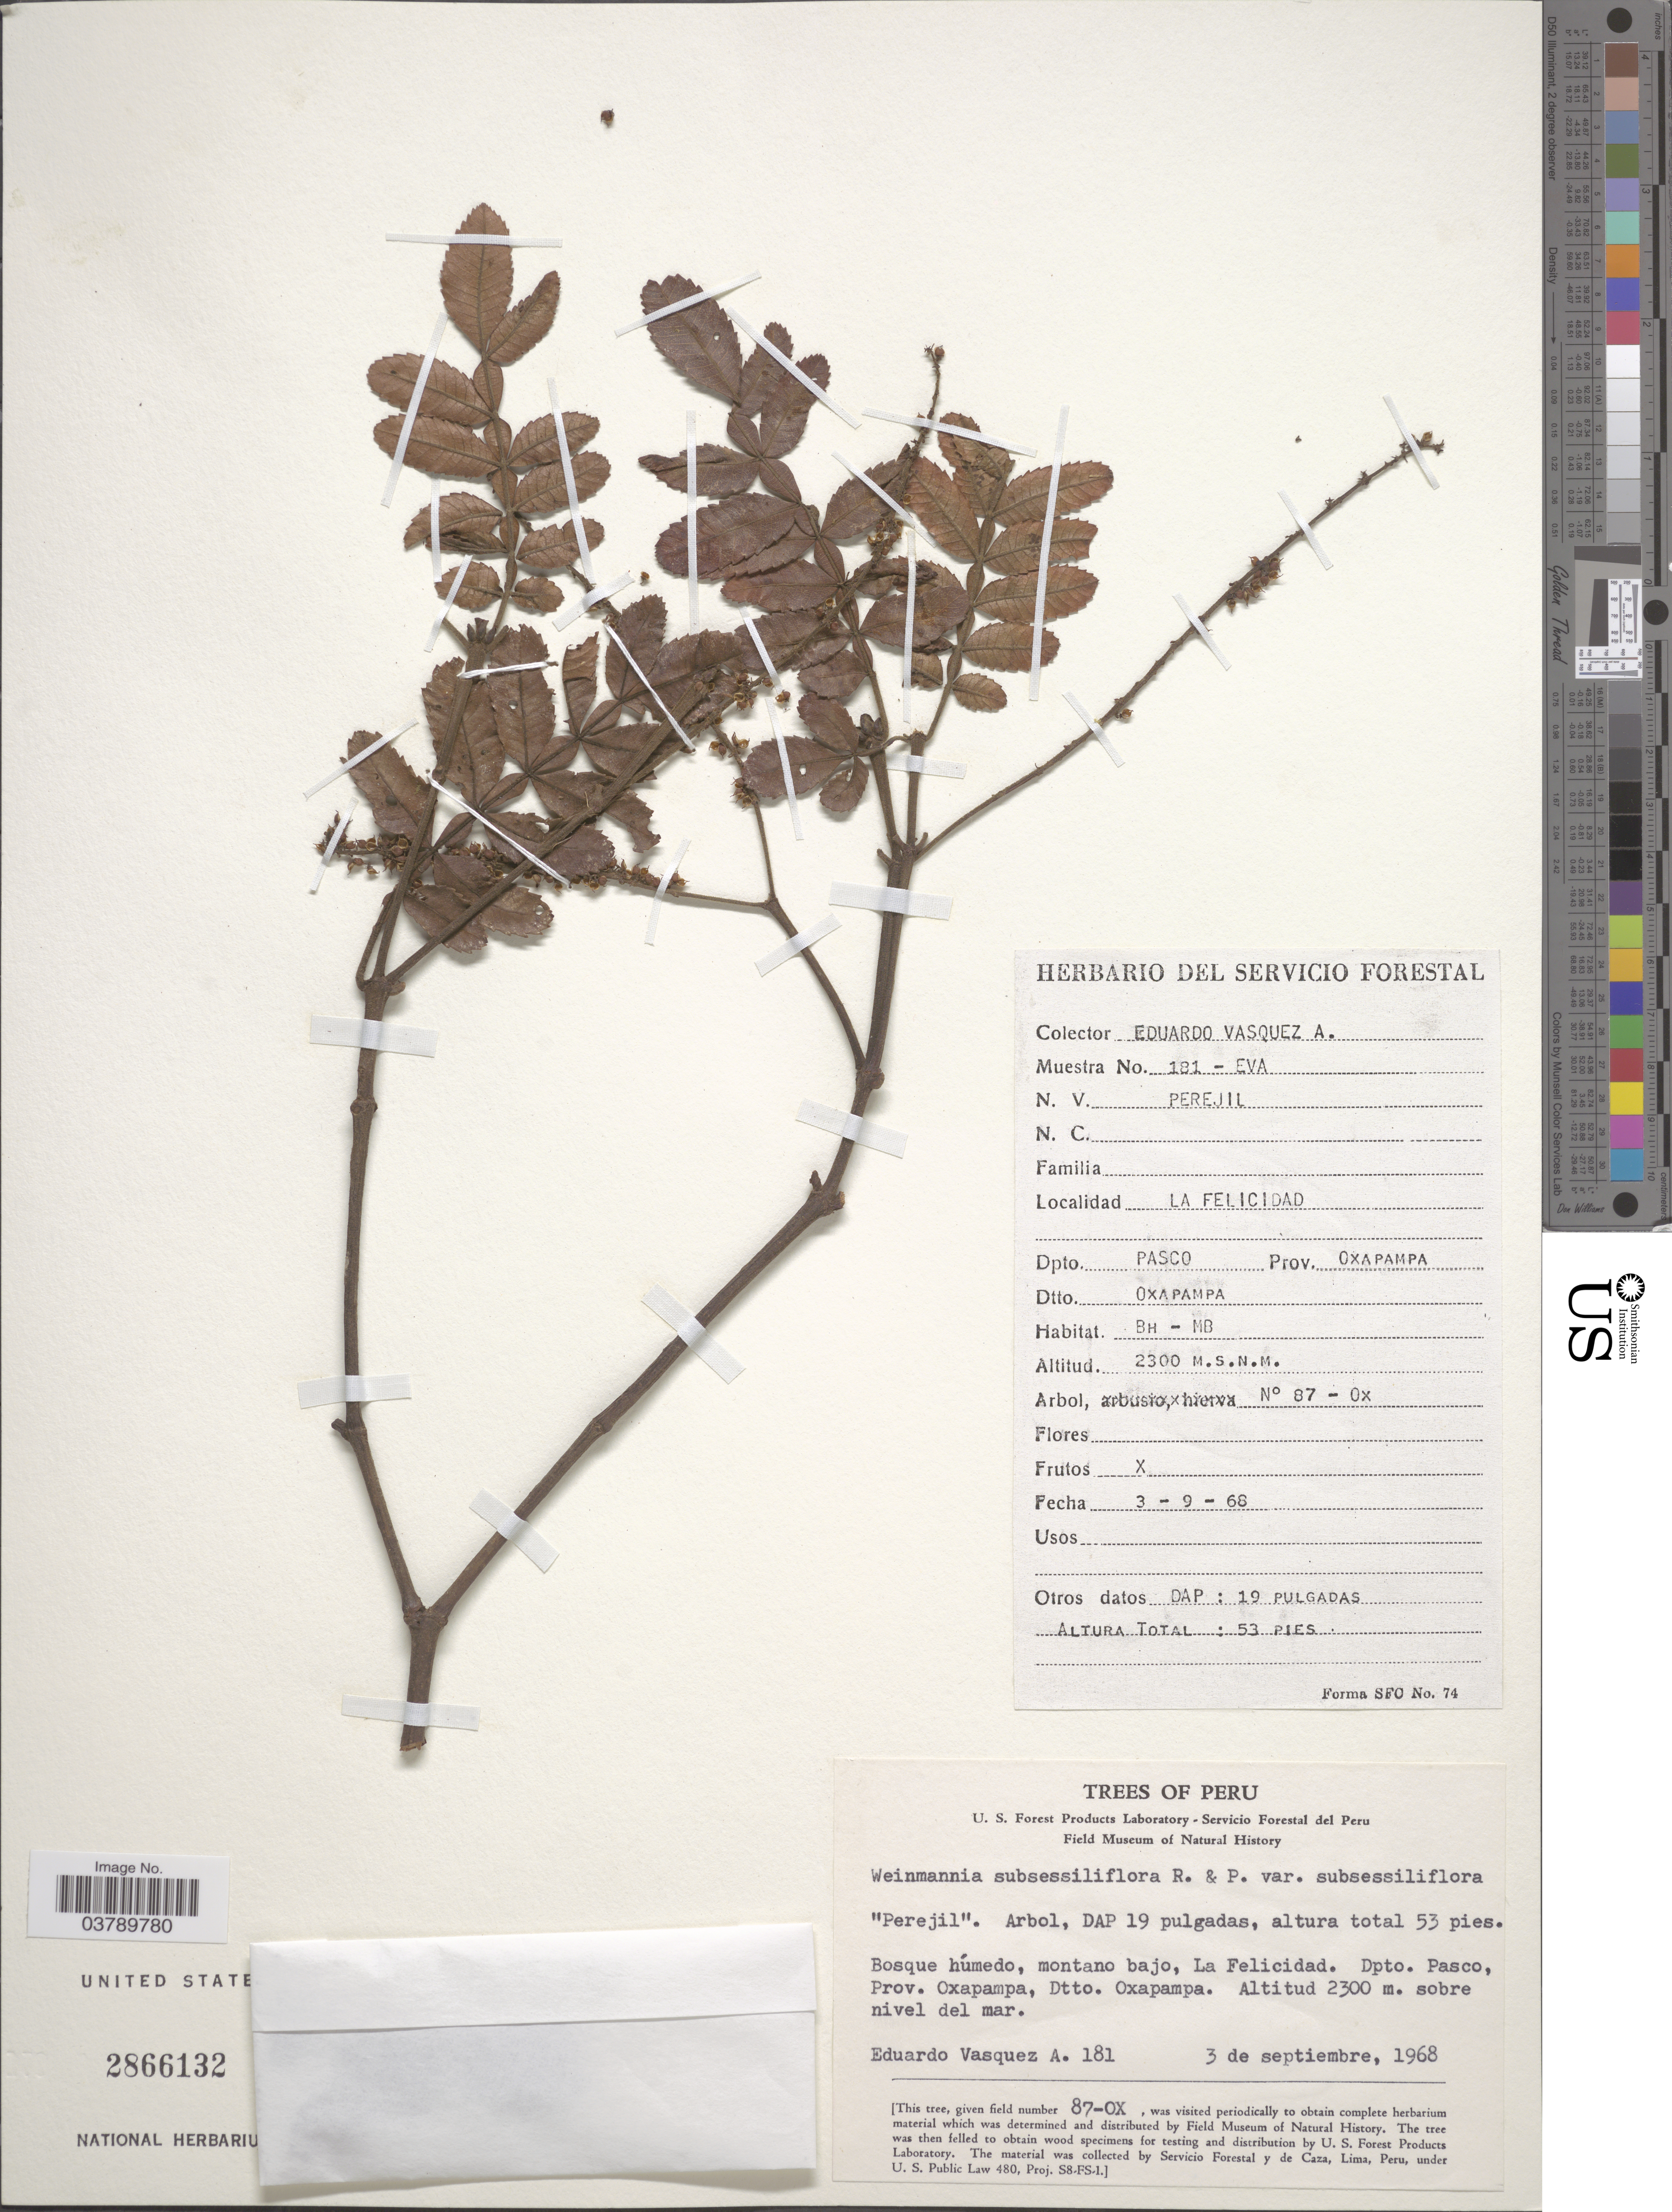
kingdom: Plantae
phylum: Tracheophyta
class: Magnoliopsida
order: Oxalidales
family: Cunoniaceae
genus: Weinmannia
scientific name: Weinmannia subsessiliflora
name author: Ruiz & Pav.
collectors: E. Vasquez A.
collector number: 181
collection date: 1968-09-03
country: Peru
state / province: Pasco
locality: La Felicidad. Dpto. Pasco, Prov. Oxapampa, Dtto. Oxapampa.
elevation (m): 2300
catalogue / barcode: US 2866132